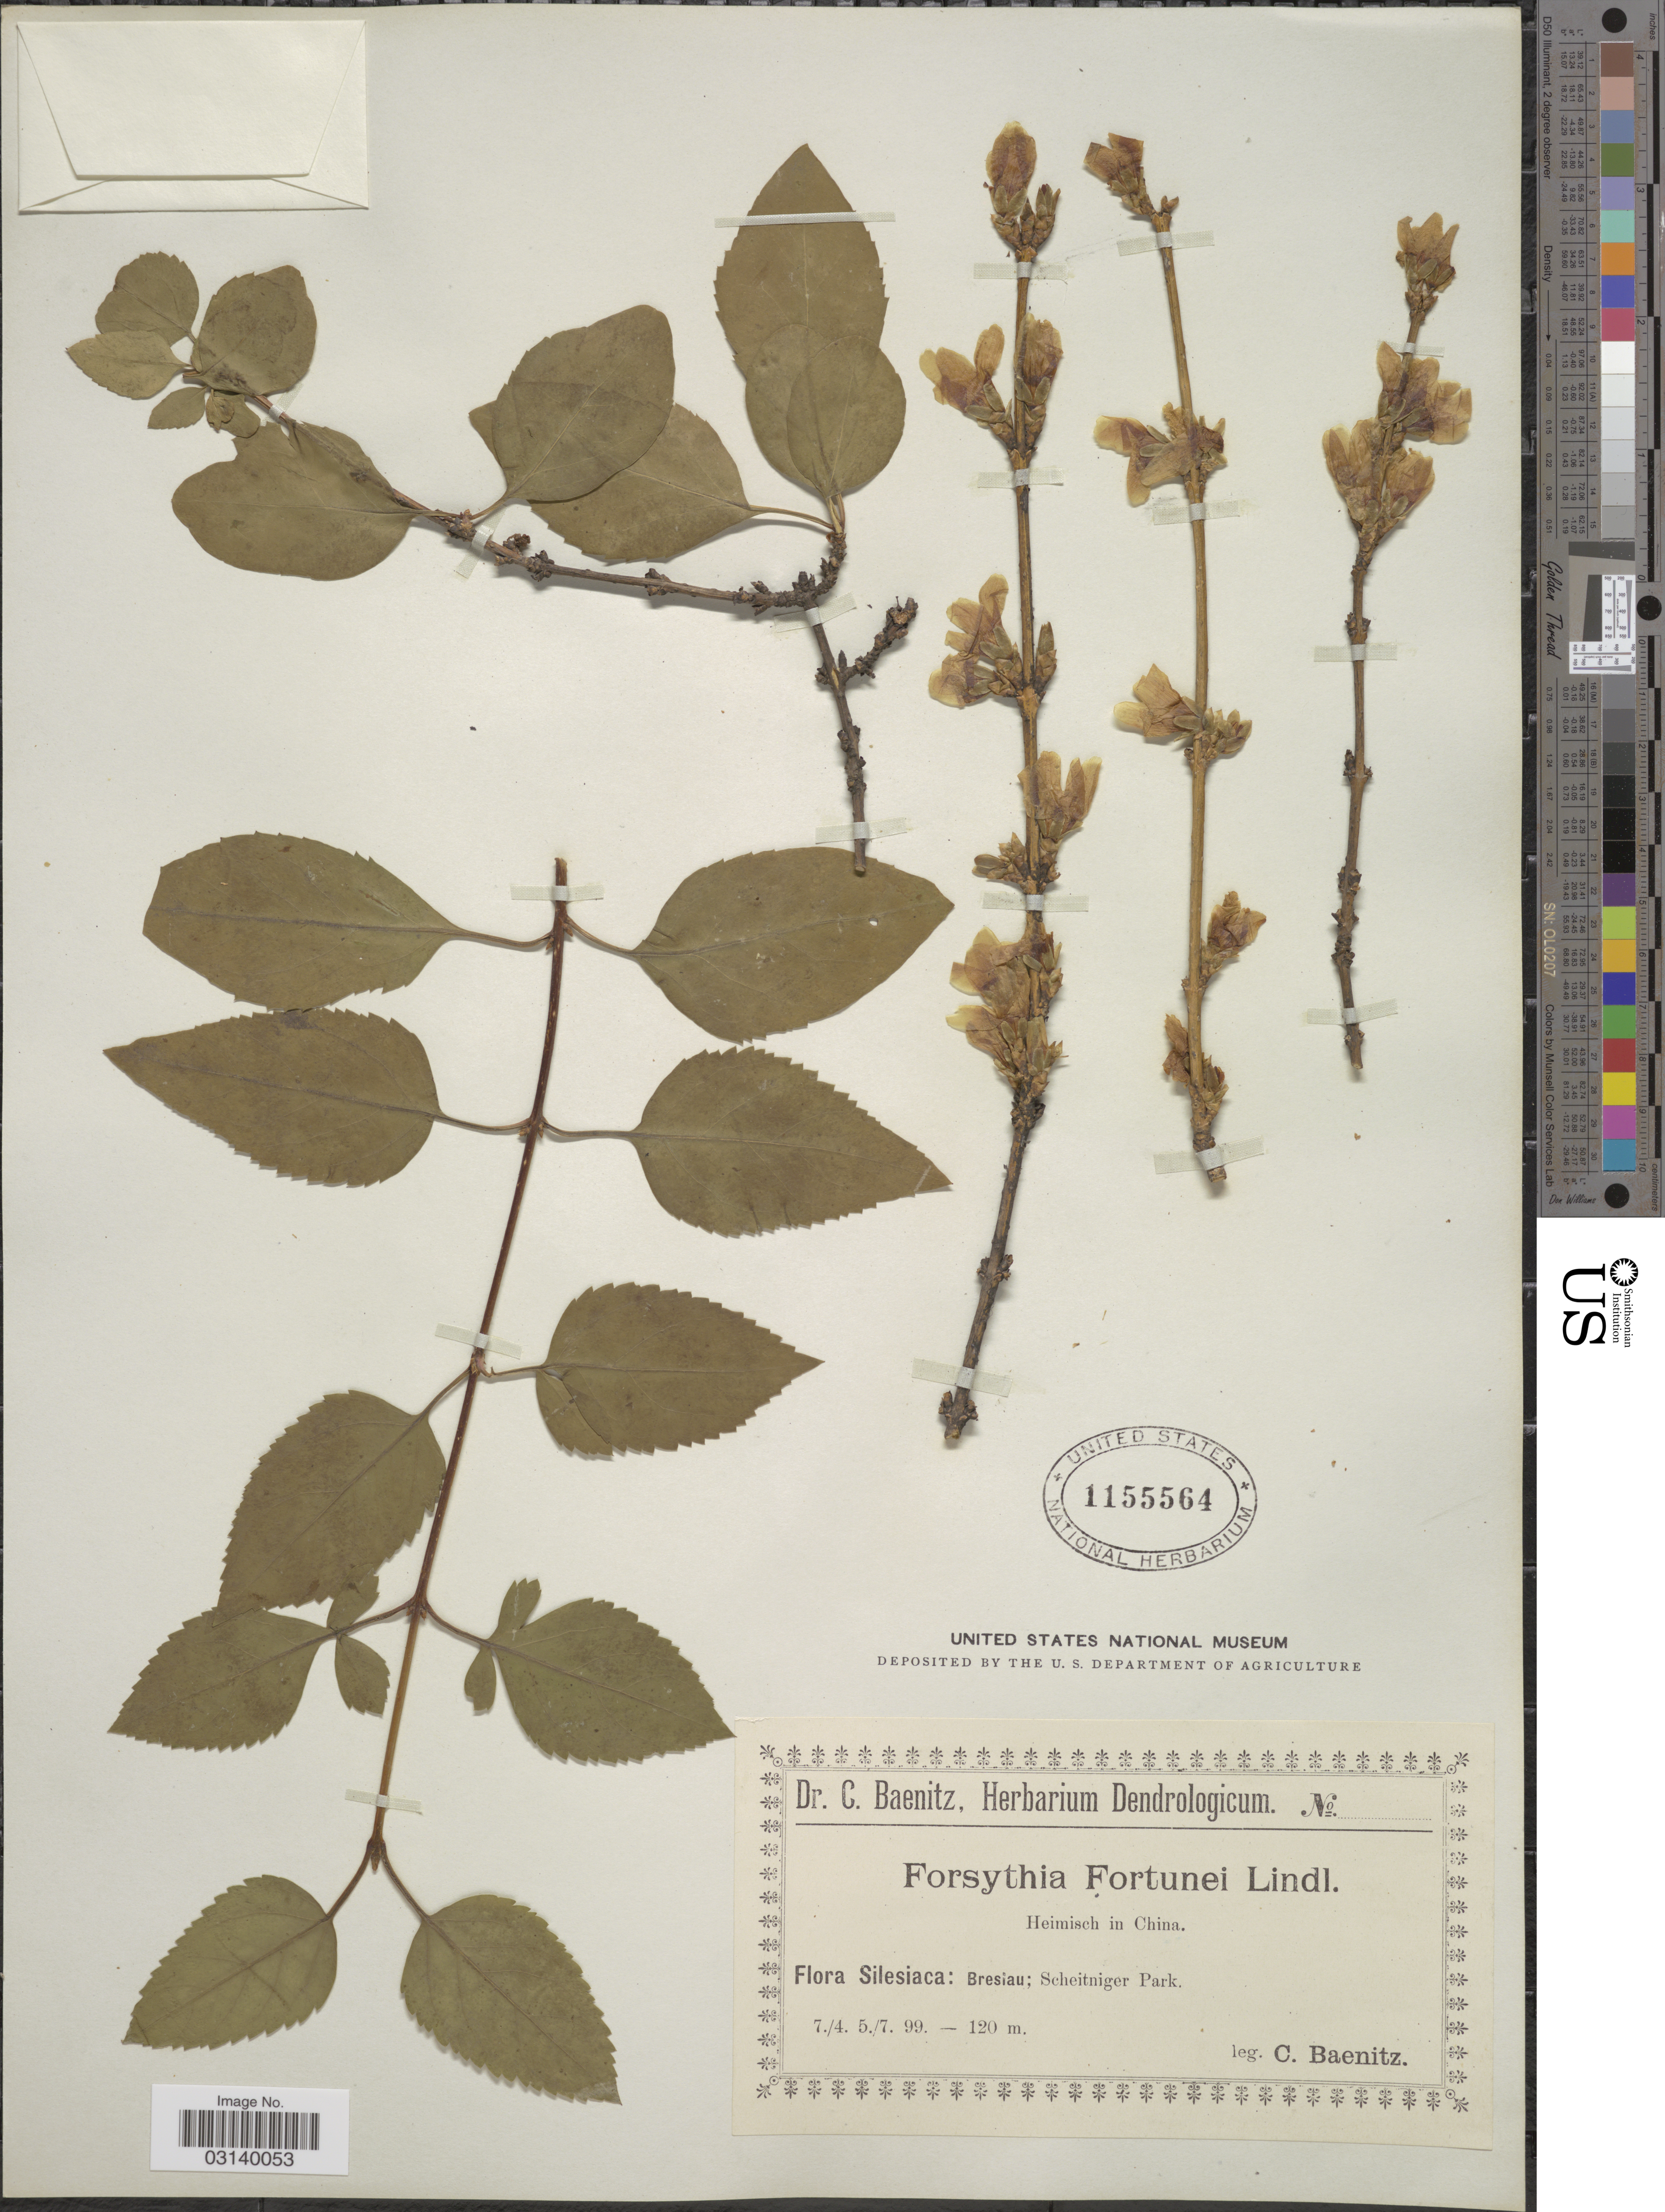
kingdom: Plantae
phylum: Tracheophyta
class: Magnoliopsida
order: Lamiales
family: Oleaceae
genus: Forsythia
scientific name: Forsythia suspensa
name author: (Thunb.) Vahl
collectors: C. G. Baenitz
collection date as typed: Transcribed d/m/y: 7/4/99 to 5/7/99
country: Poland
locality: Silesiaca: Breslau; Scheitniger Park.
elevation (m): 120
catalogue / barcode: US 1155564